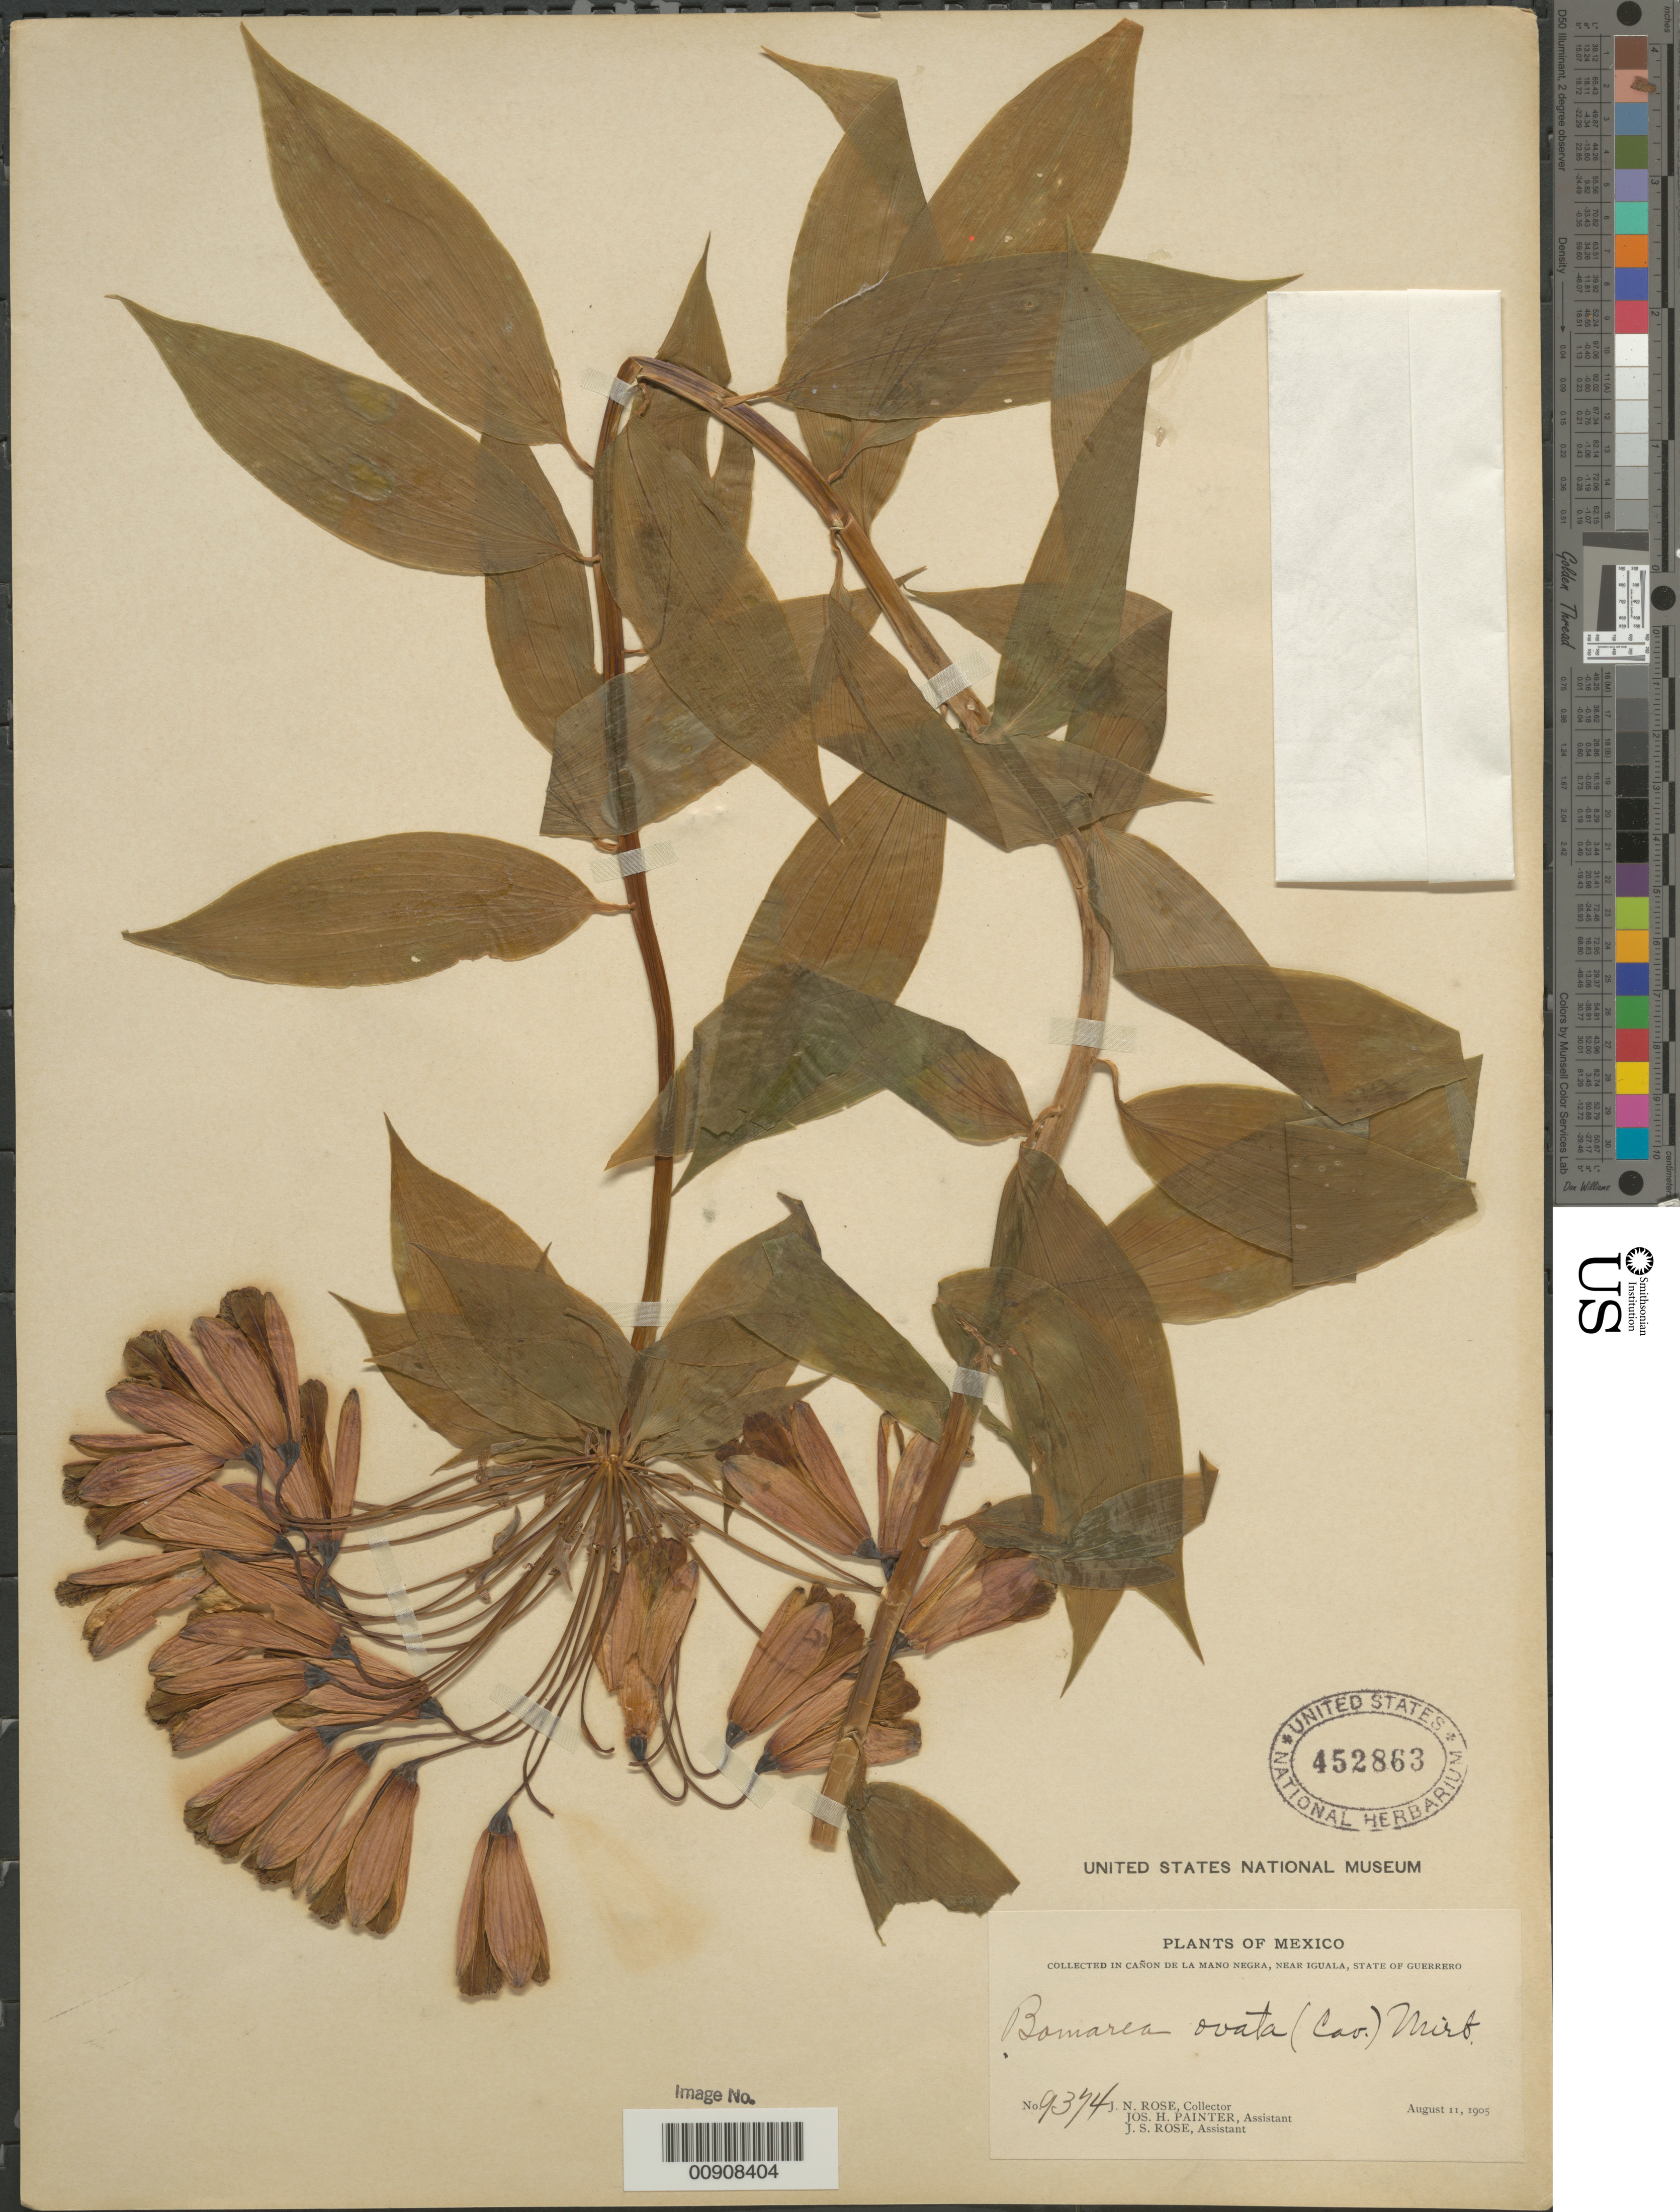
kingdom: Plantae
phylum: Tracheophyta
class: Liliopsida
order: Liliales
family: Alstroemeriaceae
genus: Bomarea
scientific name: Bomarea ovata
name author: (Cav.) Mirb.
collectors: J. N. Rose, J. H. Painter & J. S. Rose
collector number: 9374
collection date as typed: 11 Aug 1905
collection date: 1905-08-11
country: Mexico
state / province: Guerrero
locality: Cañon de la Mano Negra, near Iguala, State of Guerrero.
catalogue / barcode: US 452863